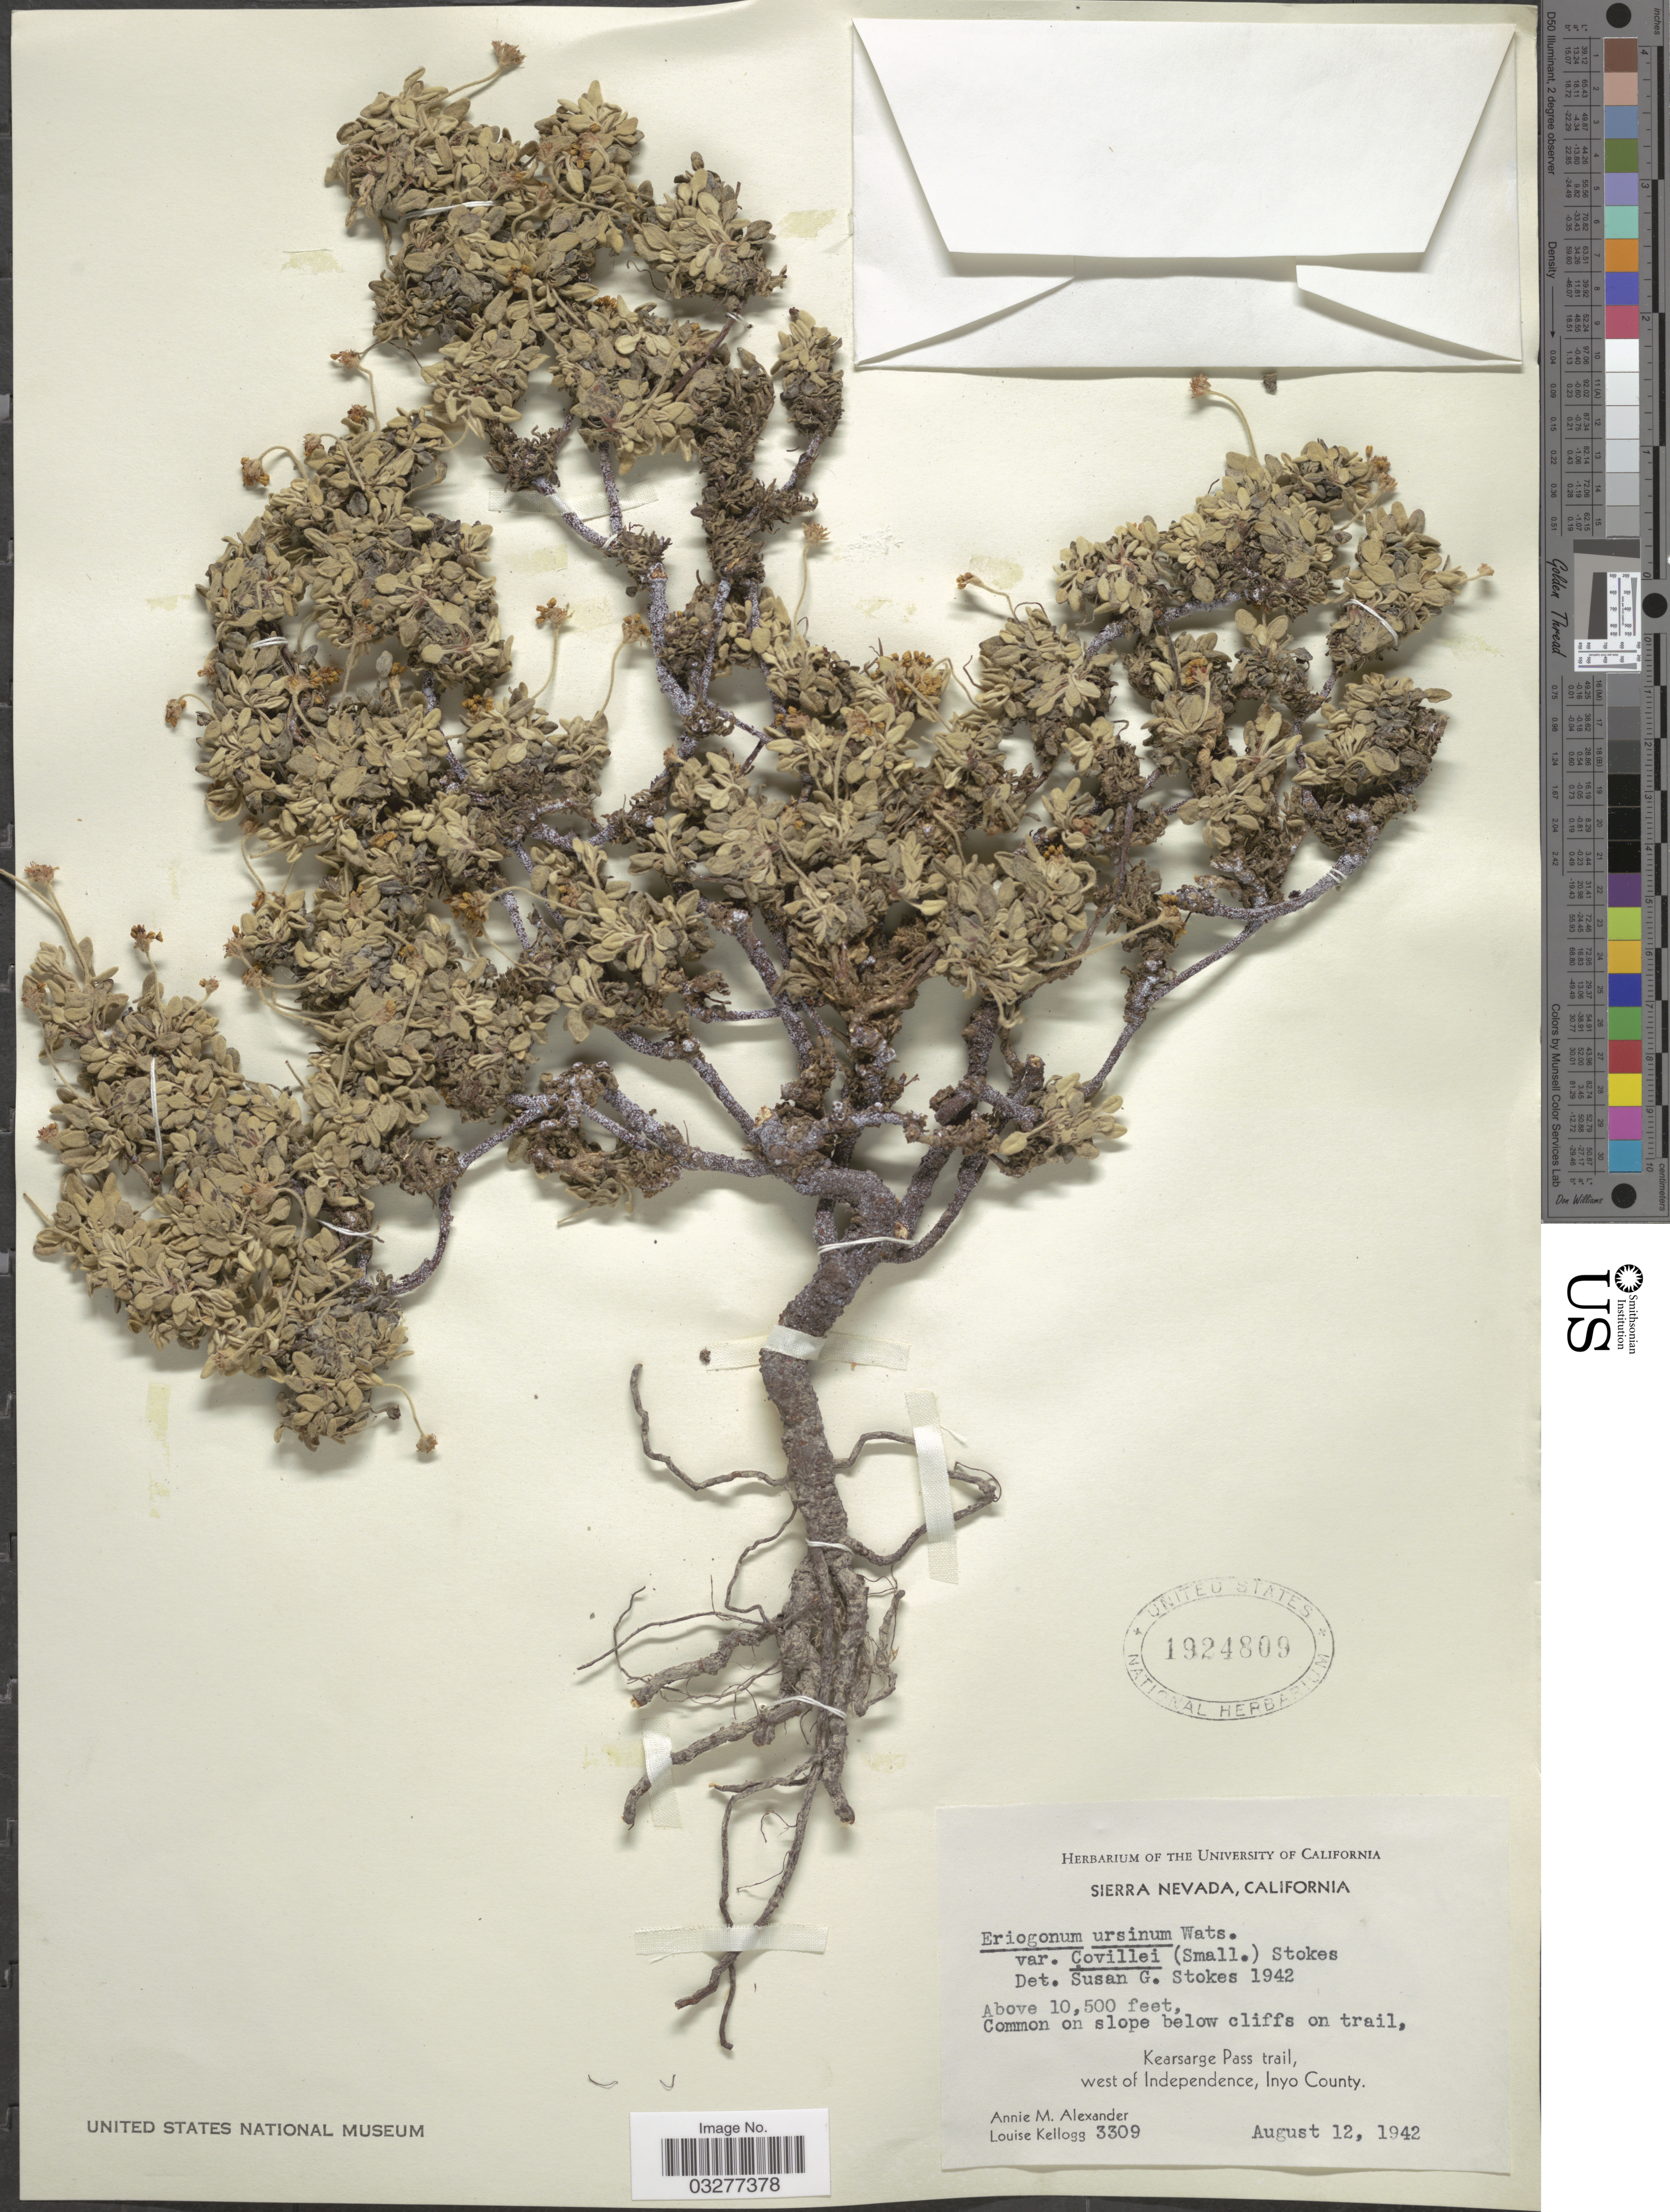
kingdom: Plantae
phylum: Tracheophyta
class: Magnoliopsida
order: Caryophyllales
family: Polygonaceae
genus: Eriogonum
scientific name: Eriogonum incanum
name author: Torr. & A. Gray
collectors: A. M. Alexander & L. Kellogg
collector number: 3309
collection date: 1942-08-12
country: United States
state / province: California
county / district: Inyo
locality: Sierra Nevada. Kearsarge Pass trail, west of Independence, Inyo County.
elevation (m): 3200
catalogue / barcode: US 1924809